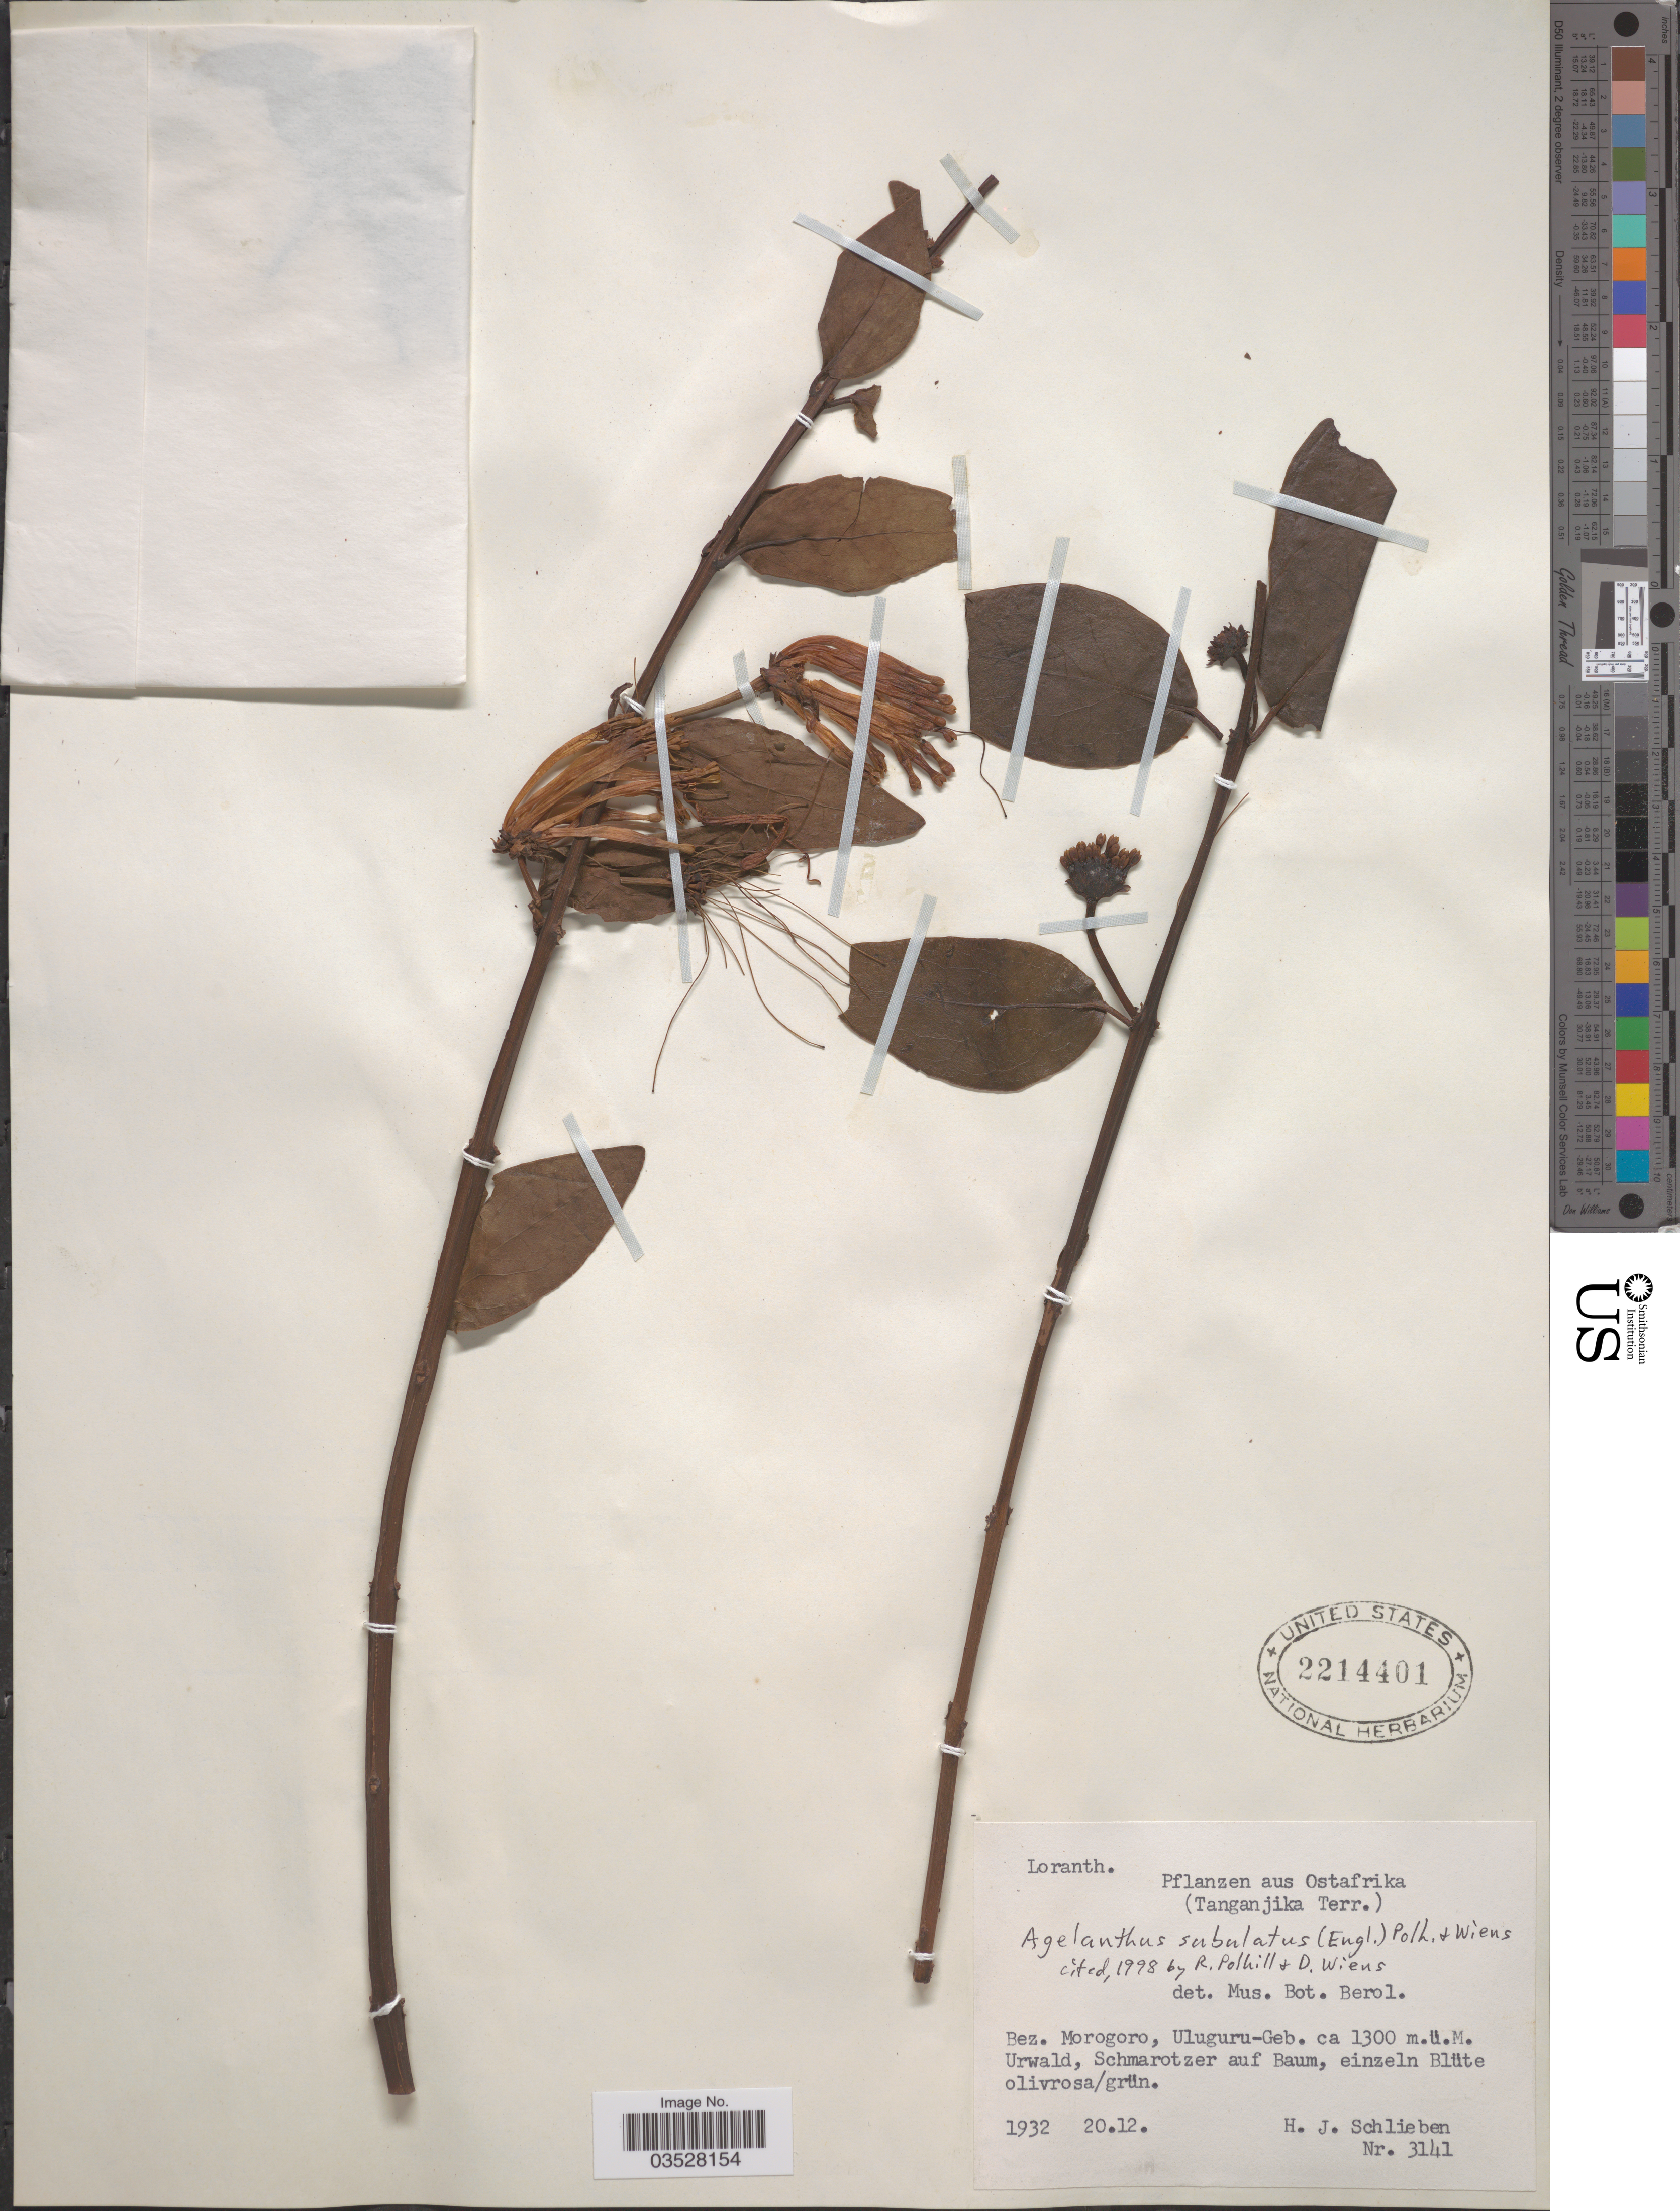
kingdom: Plantae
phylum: Tracheophyta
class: Magnoliopsida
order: Santalales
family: Loranthaceae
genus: Agelanthus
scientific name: Agelanthus subulatus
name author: (Engl.) Polhill & Wiens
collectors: H. J. Schlieben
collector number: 3141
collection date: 1932-12-20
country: Tanzania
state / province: Morogoro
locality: Ostafrika (Tanganjika Terr.). Bez. Morogoro, Uluguru-Geb. Urwald [unsure placement].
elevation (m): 1300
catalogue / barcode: US 2214401